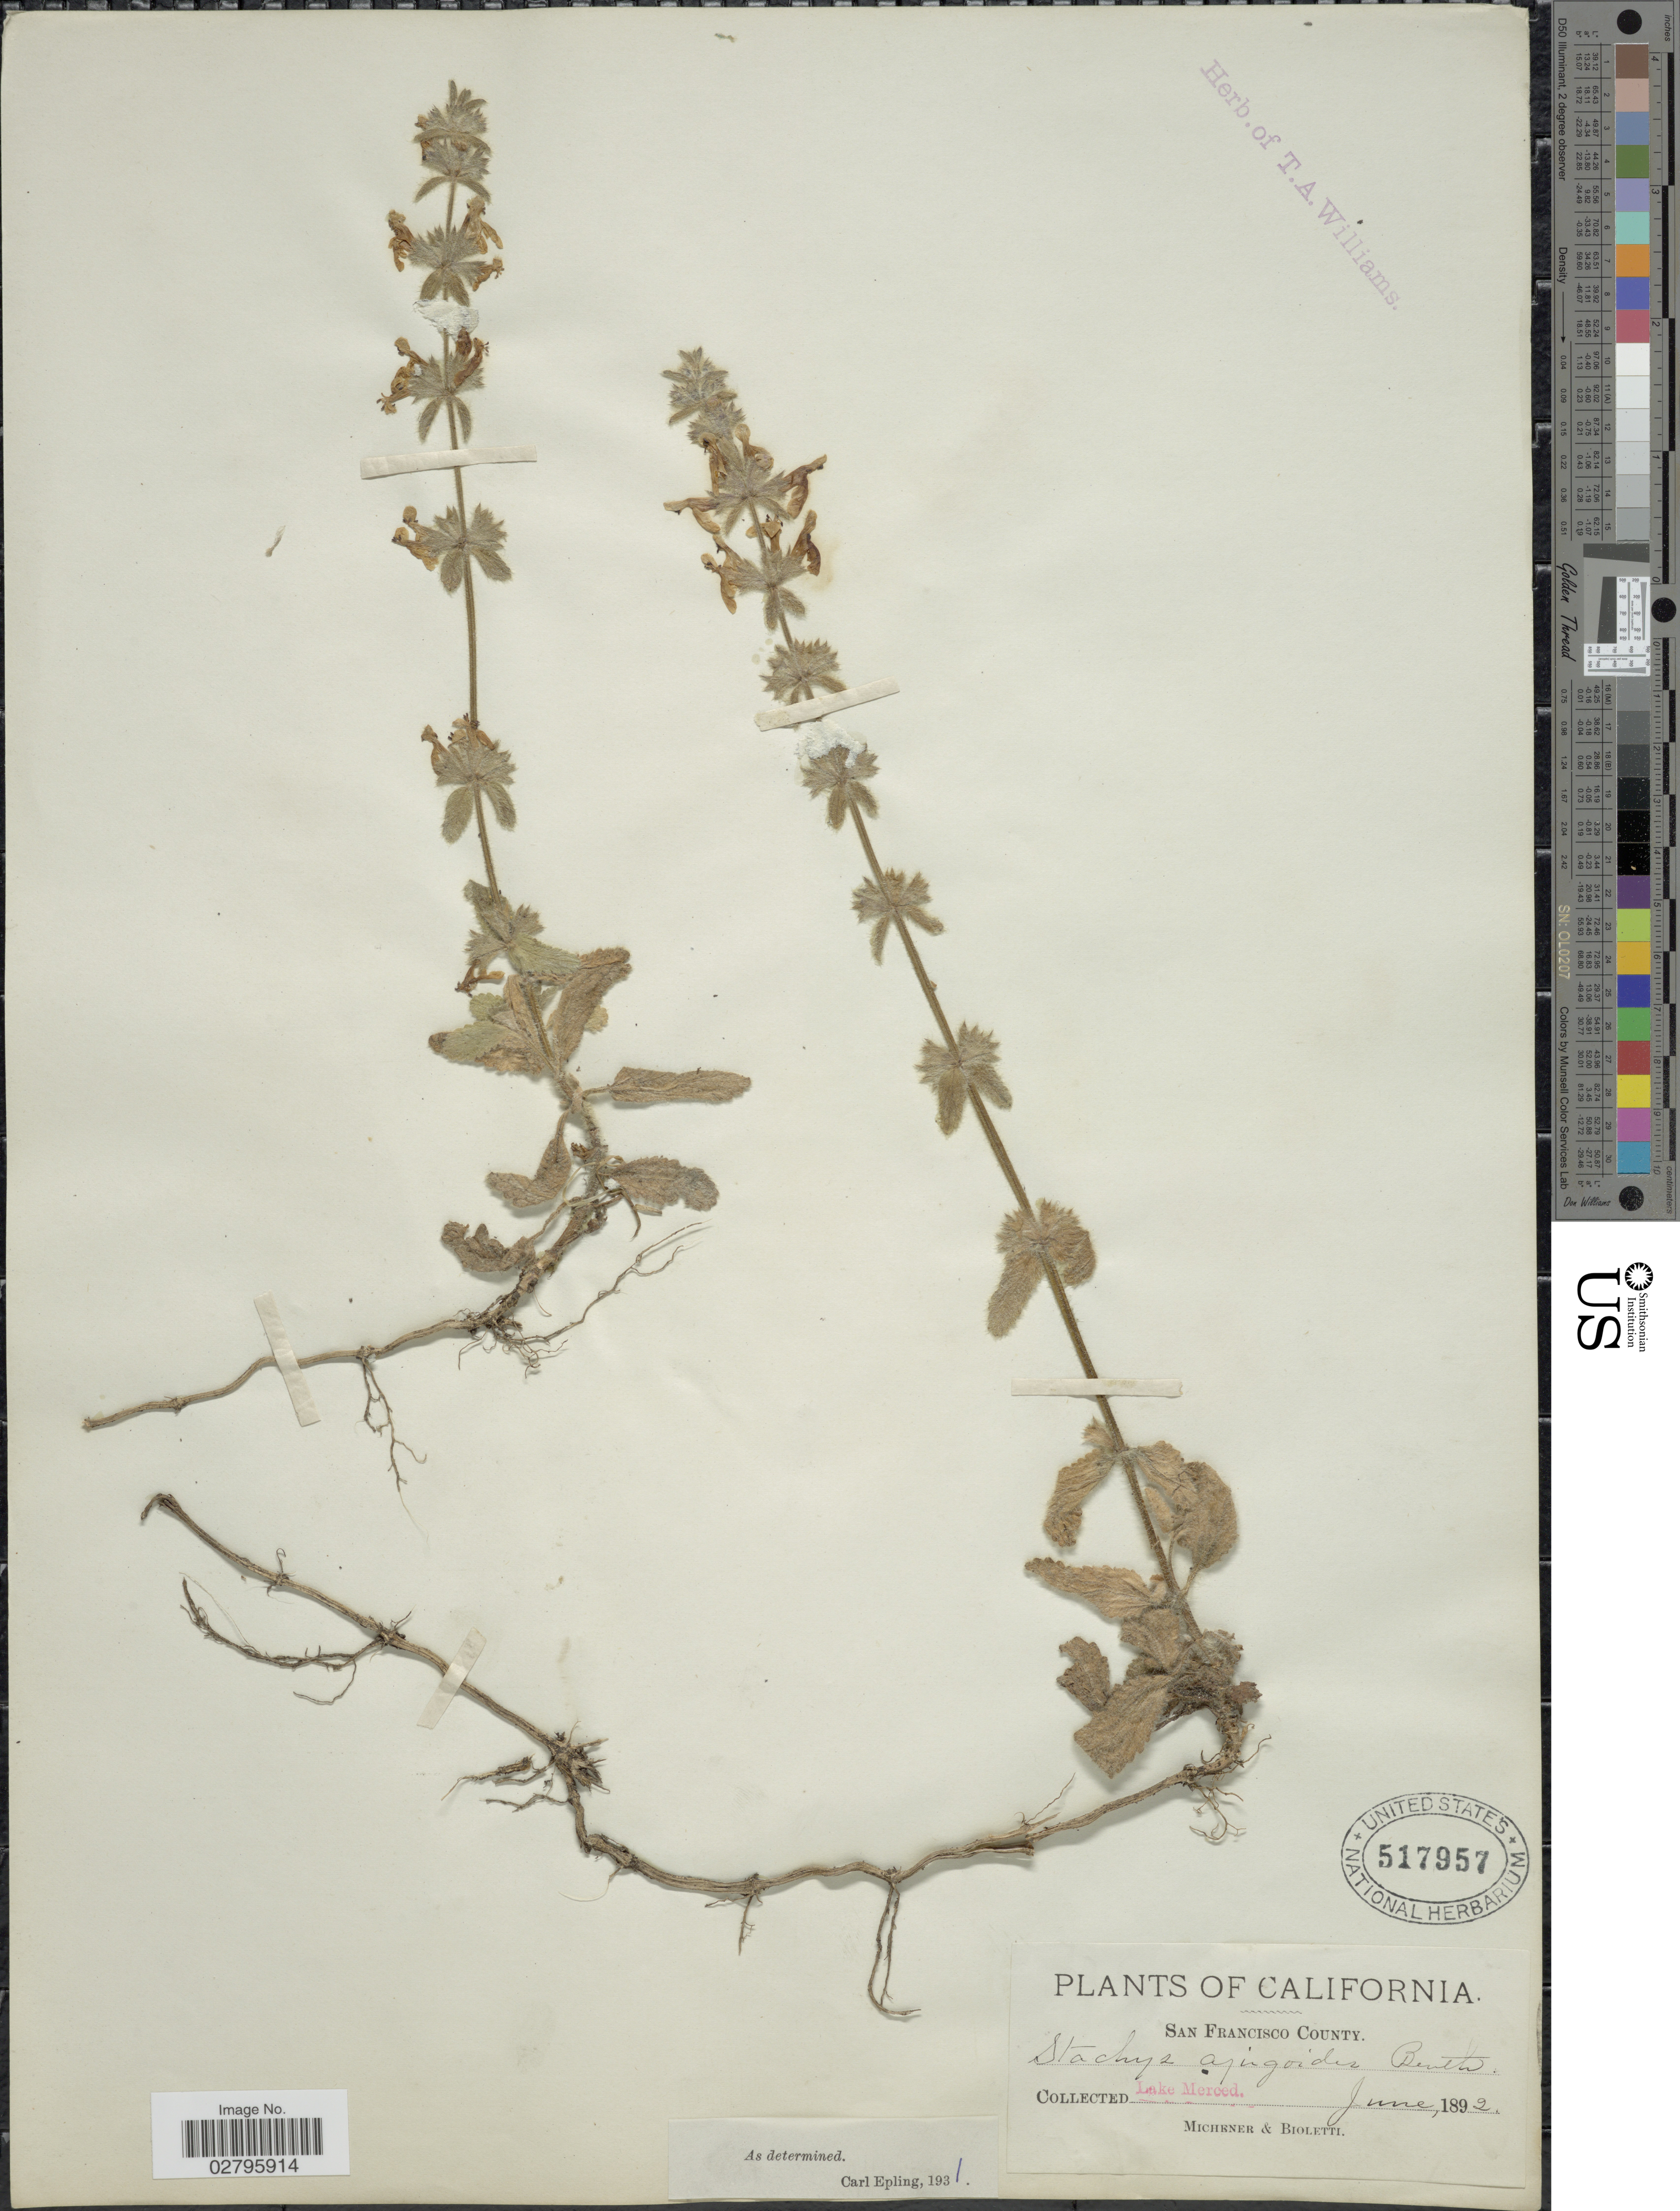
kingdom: Plantae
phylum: Tracheophyta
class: Magnoliopsida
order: Lamiales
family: Lamiaceae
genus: Stachys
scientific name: Stachys ajugoides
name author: Benth.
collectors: -. Michener & -- Bioletti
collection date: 1892-06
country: United States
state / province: California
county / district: San Francisco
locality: San Francisco County. Lake Merced.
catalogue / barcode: US 517957